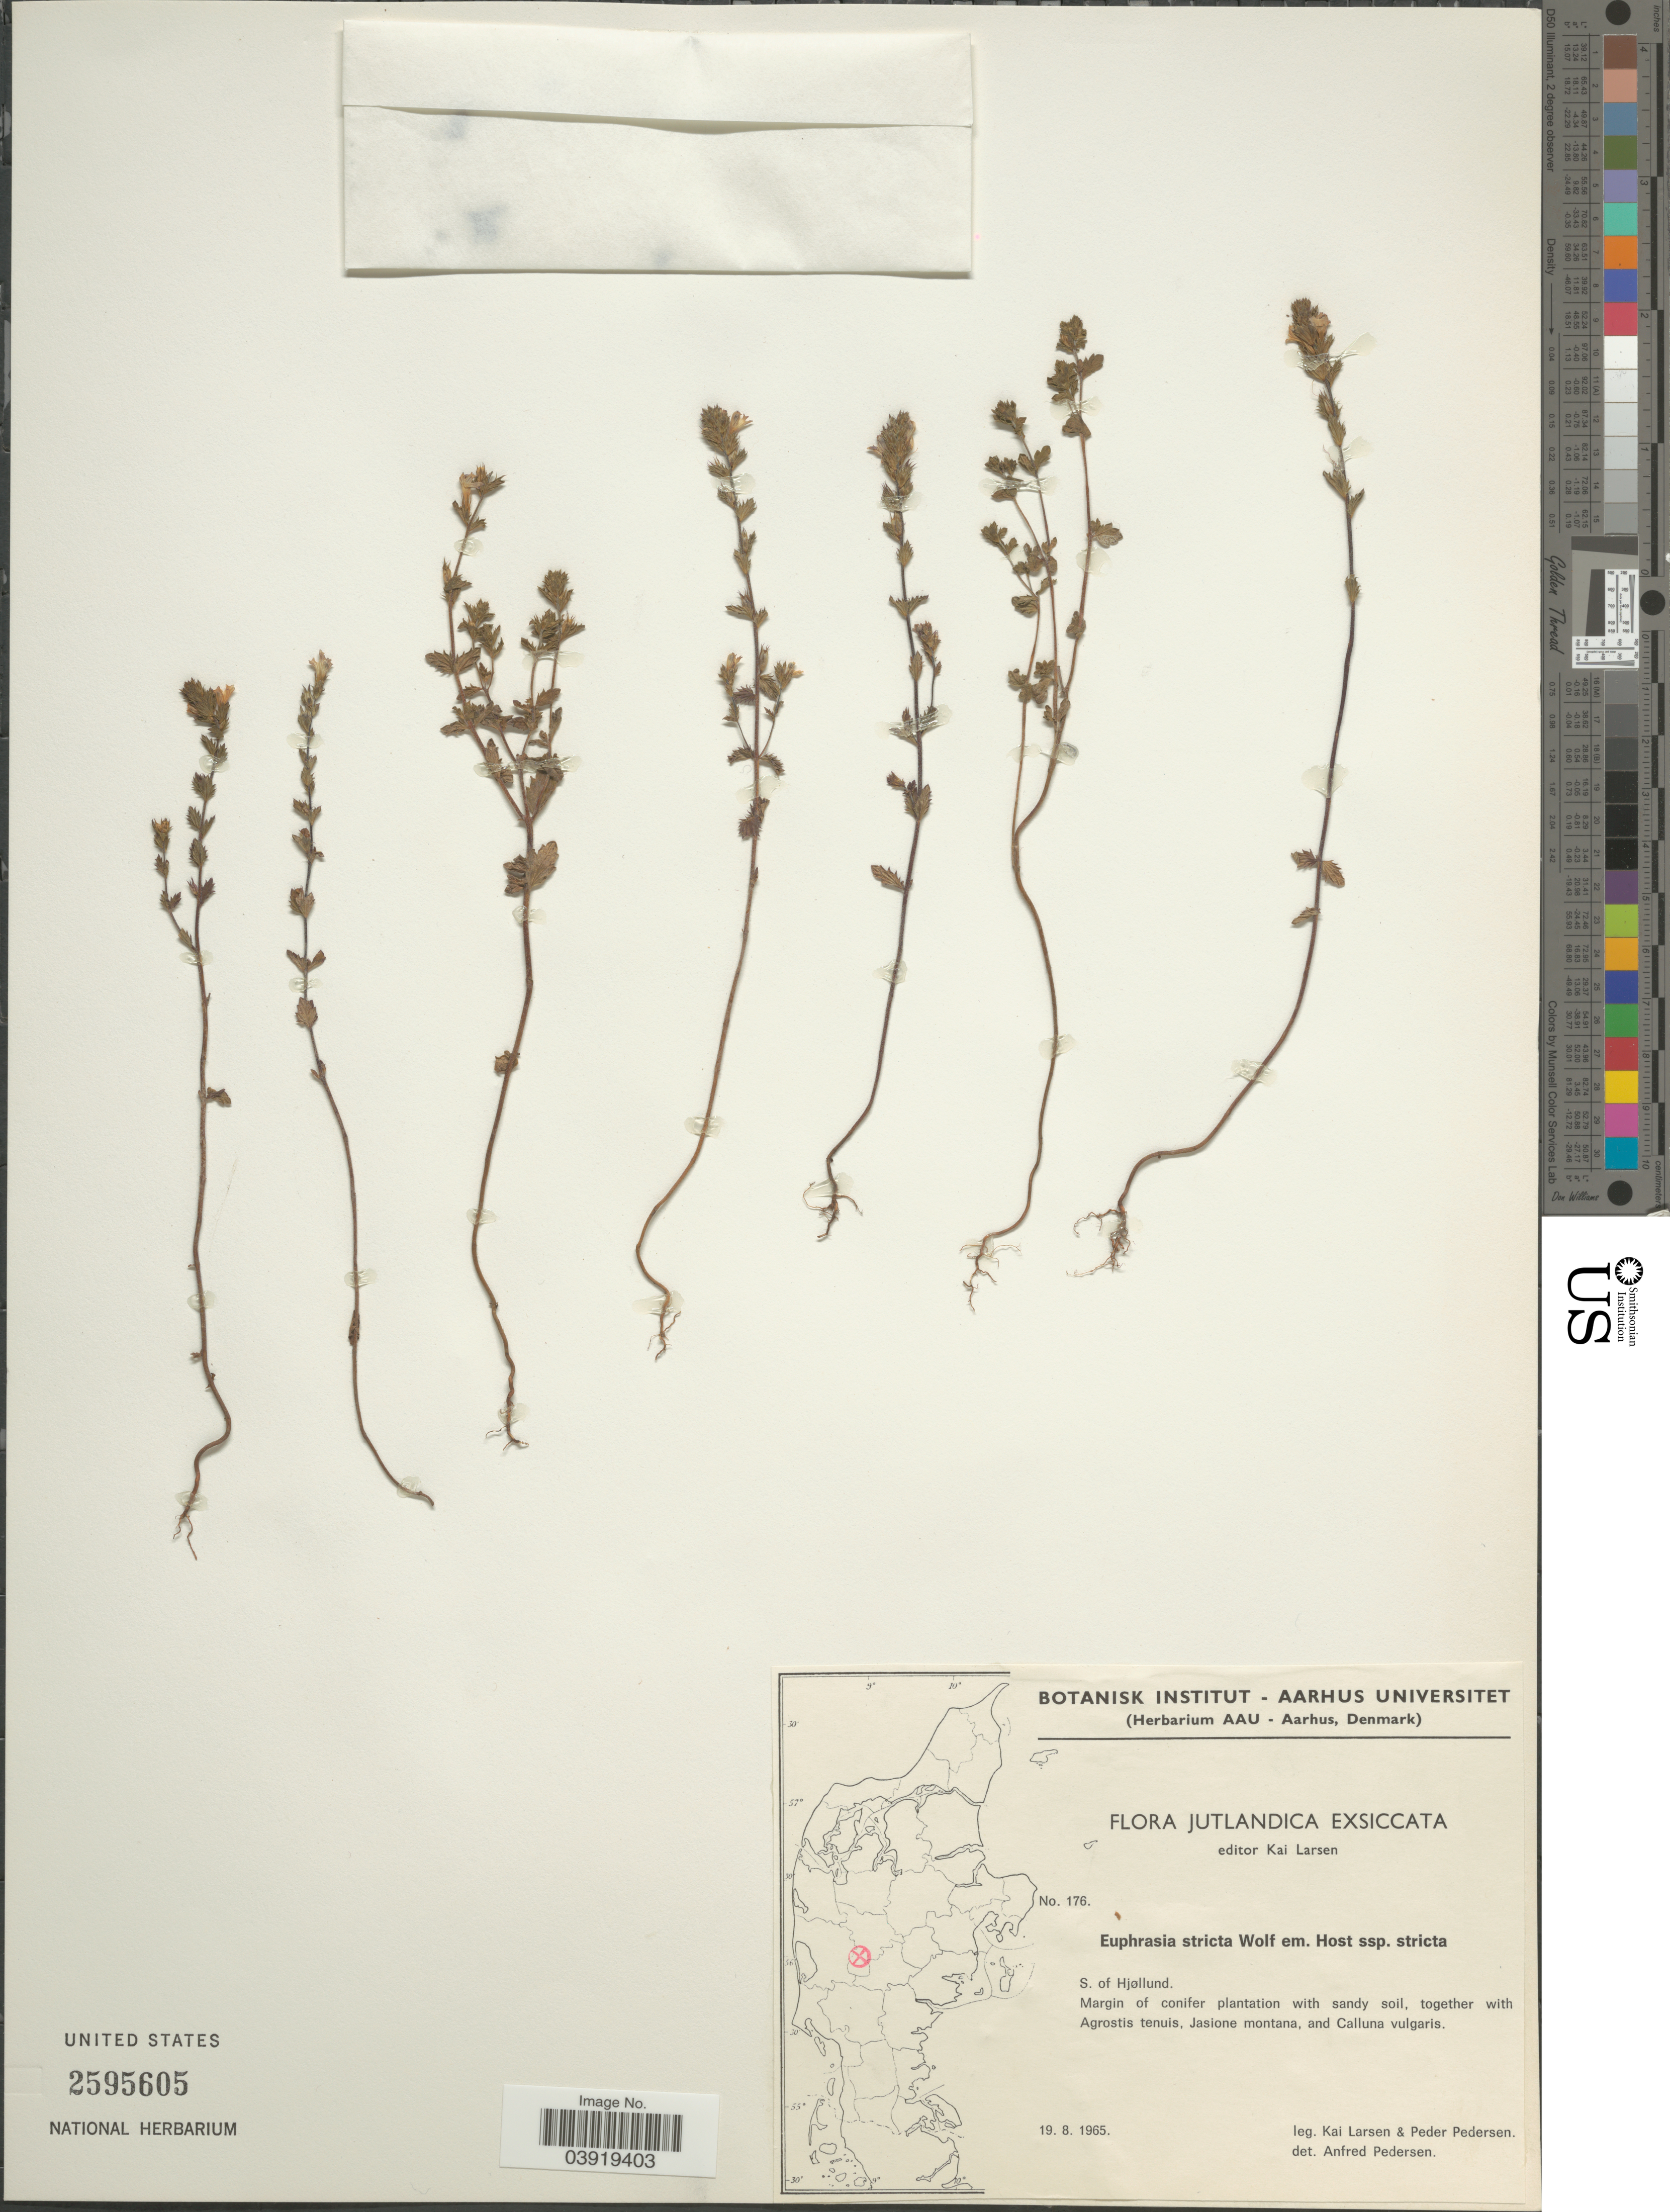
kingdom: Plantae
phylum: Tracheophyta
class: Magnoliopsida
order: Lamiales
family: Orobanchaceae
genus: Euphrasia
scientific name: Euphrasia stricta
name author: Kunth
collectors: K. Larsen & P. Pedersen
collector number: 176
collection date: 1965-08-19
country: Denmark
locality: Jutlandica. S. of Hjøllund.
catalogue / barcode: US 2595605